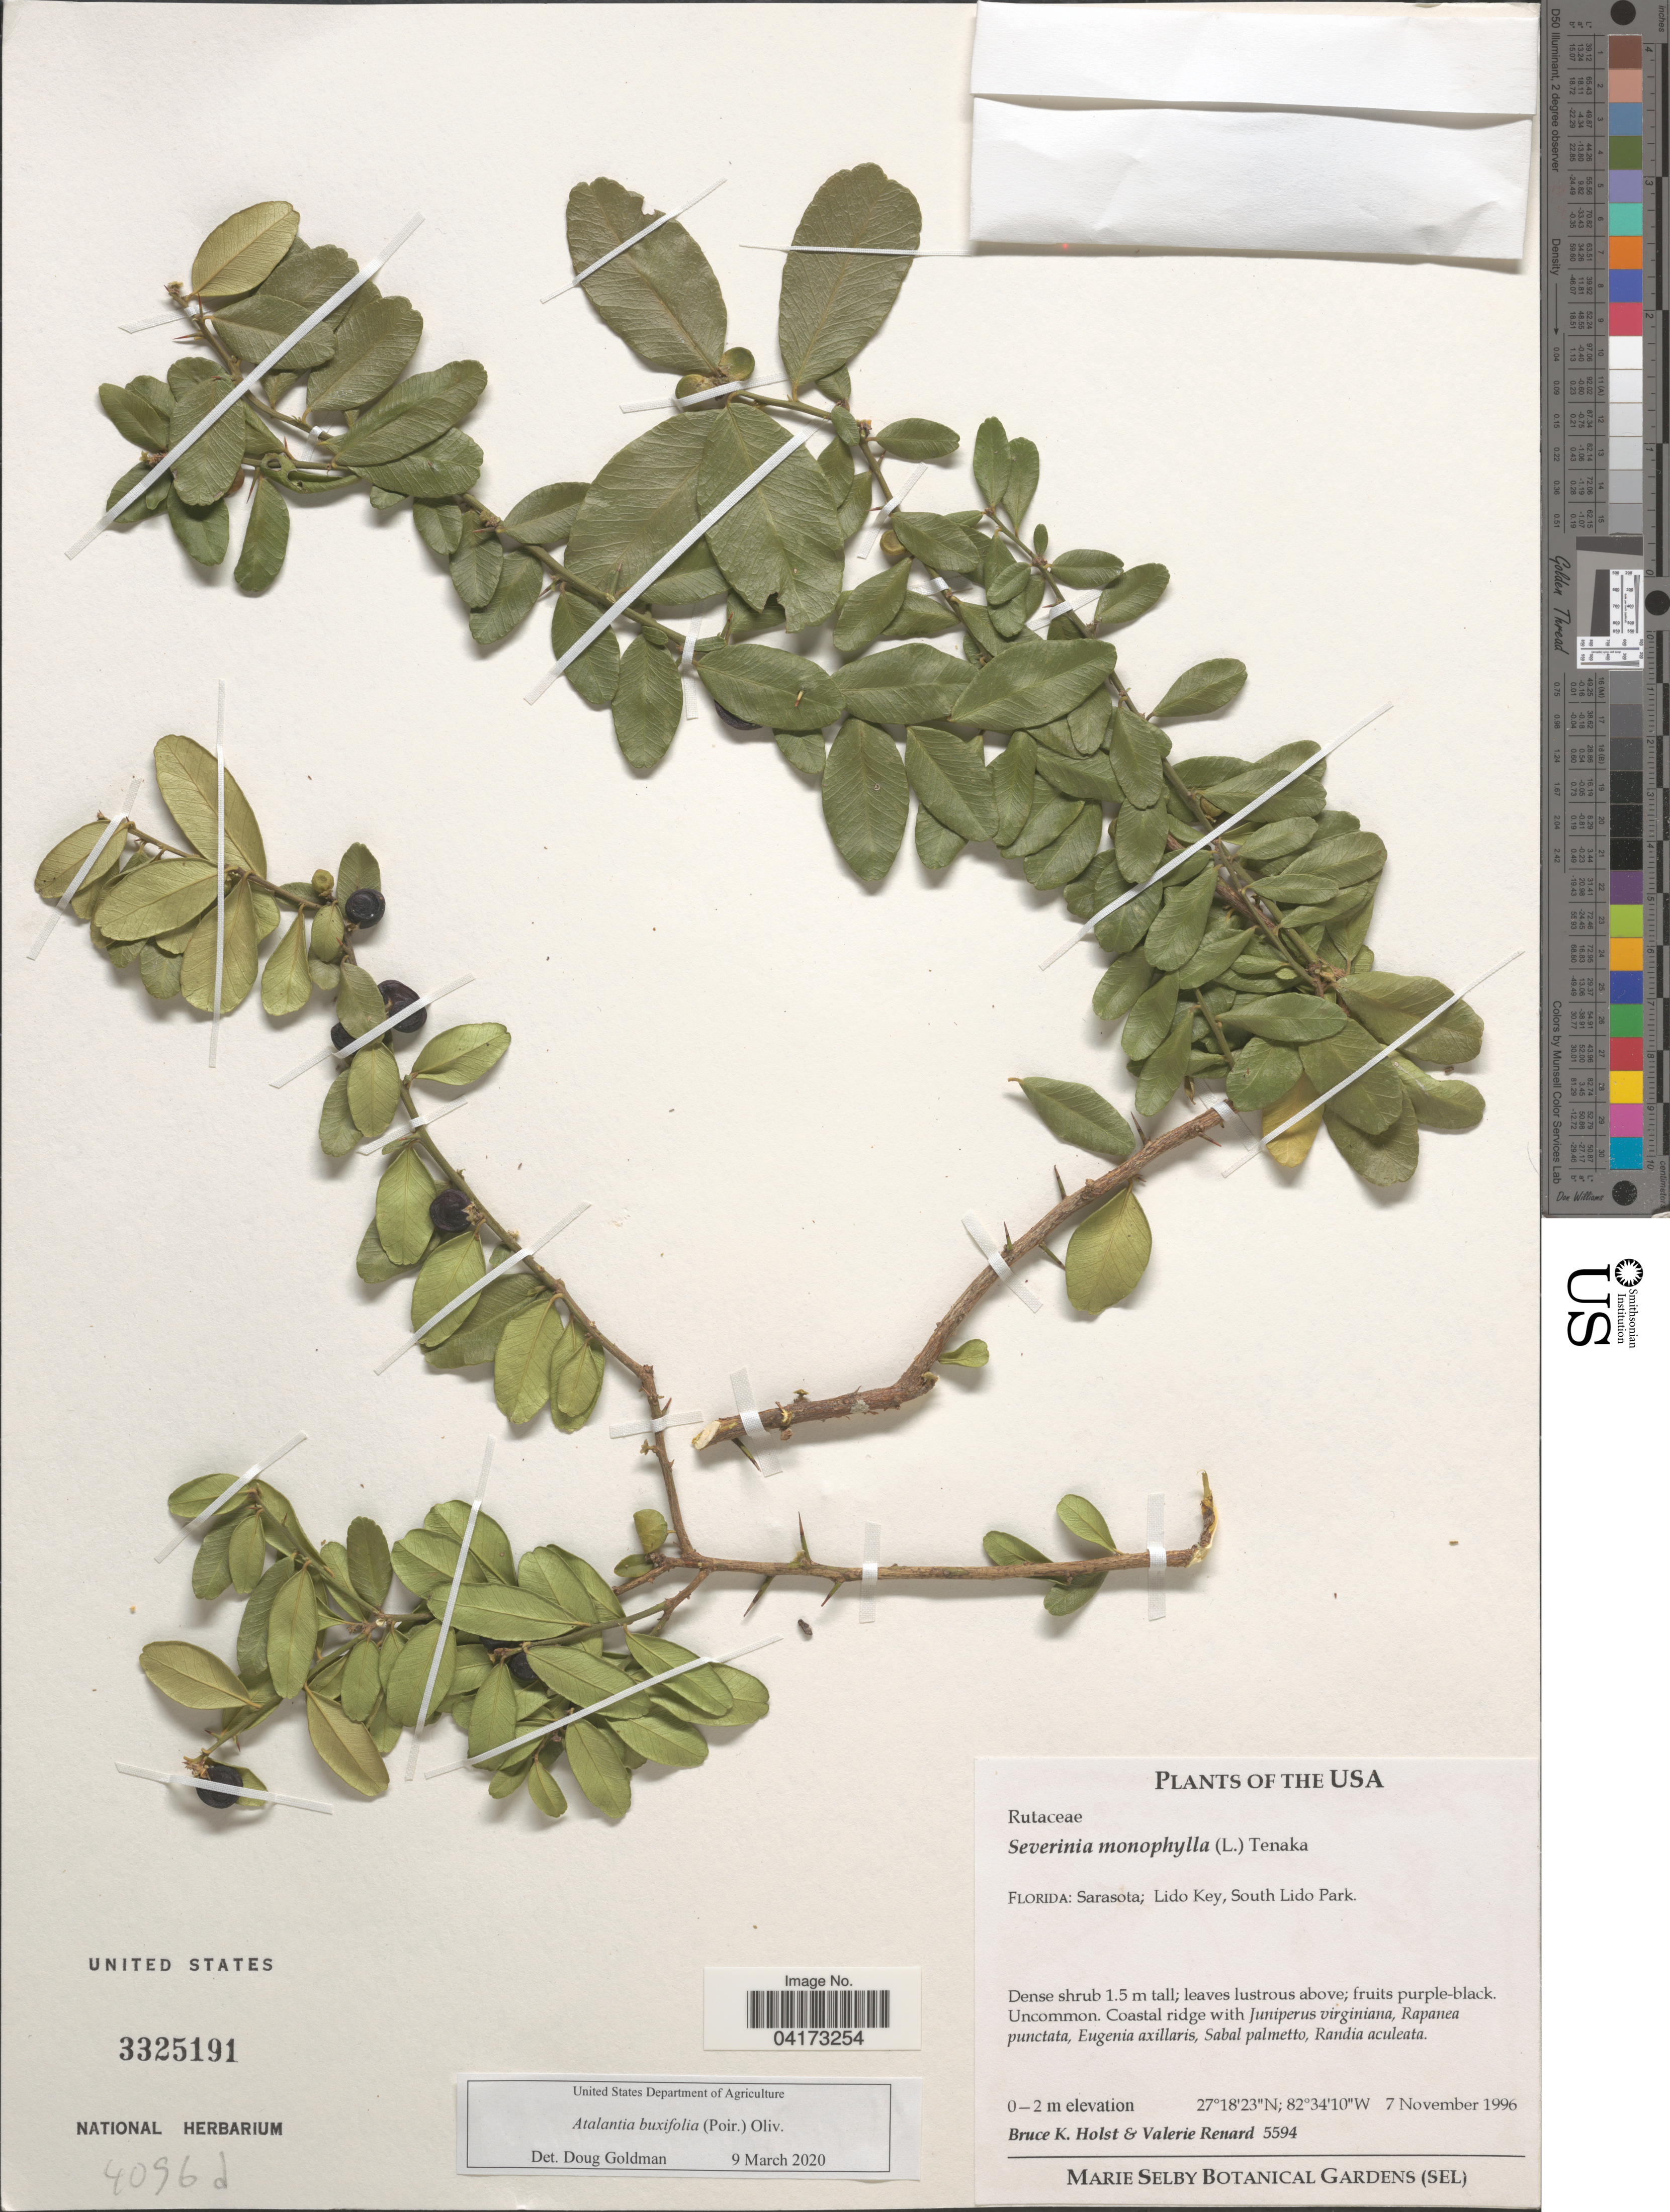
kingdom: Plantae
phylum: Tracheophyta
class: Magnoliopsida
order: Sapindales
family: Rutaceae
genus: Atalantia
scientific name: Atalantia buxifolia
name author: (Poir.) Oliv.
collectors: B. Holst & V. Renard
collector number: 5594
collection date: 1996-11-07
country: United States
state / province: Florida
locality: Sarasota; Lido Key, South Lido Park.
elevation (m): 0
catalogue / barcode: US 3325191